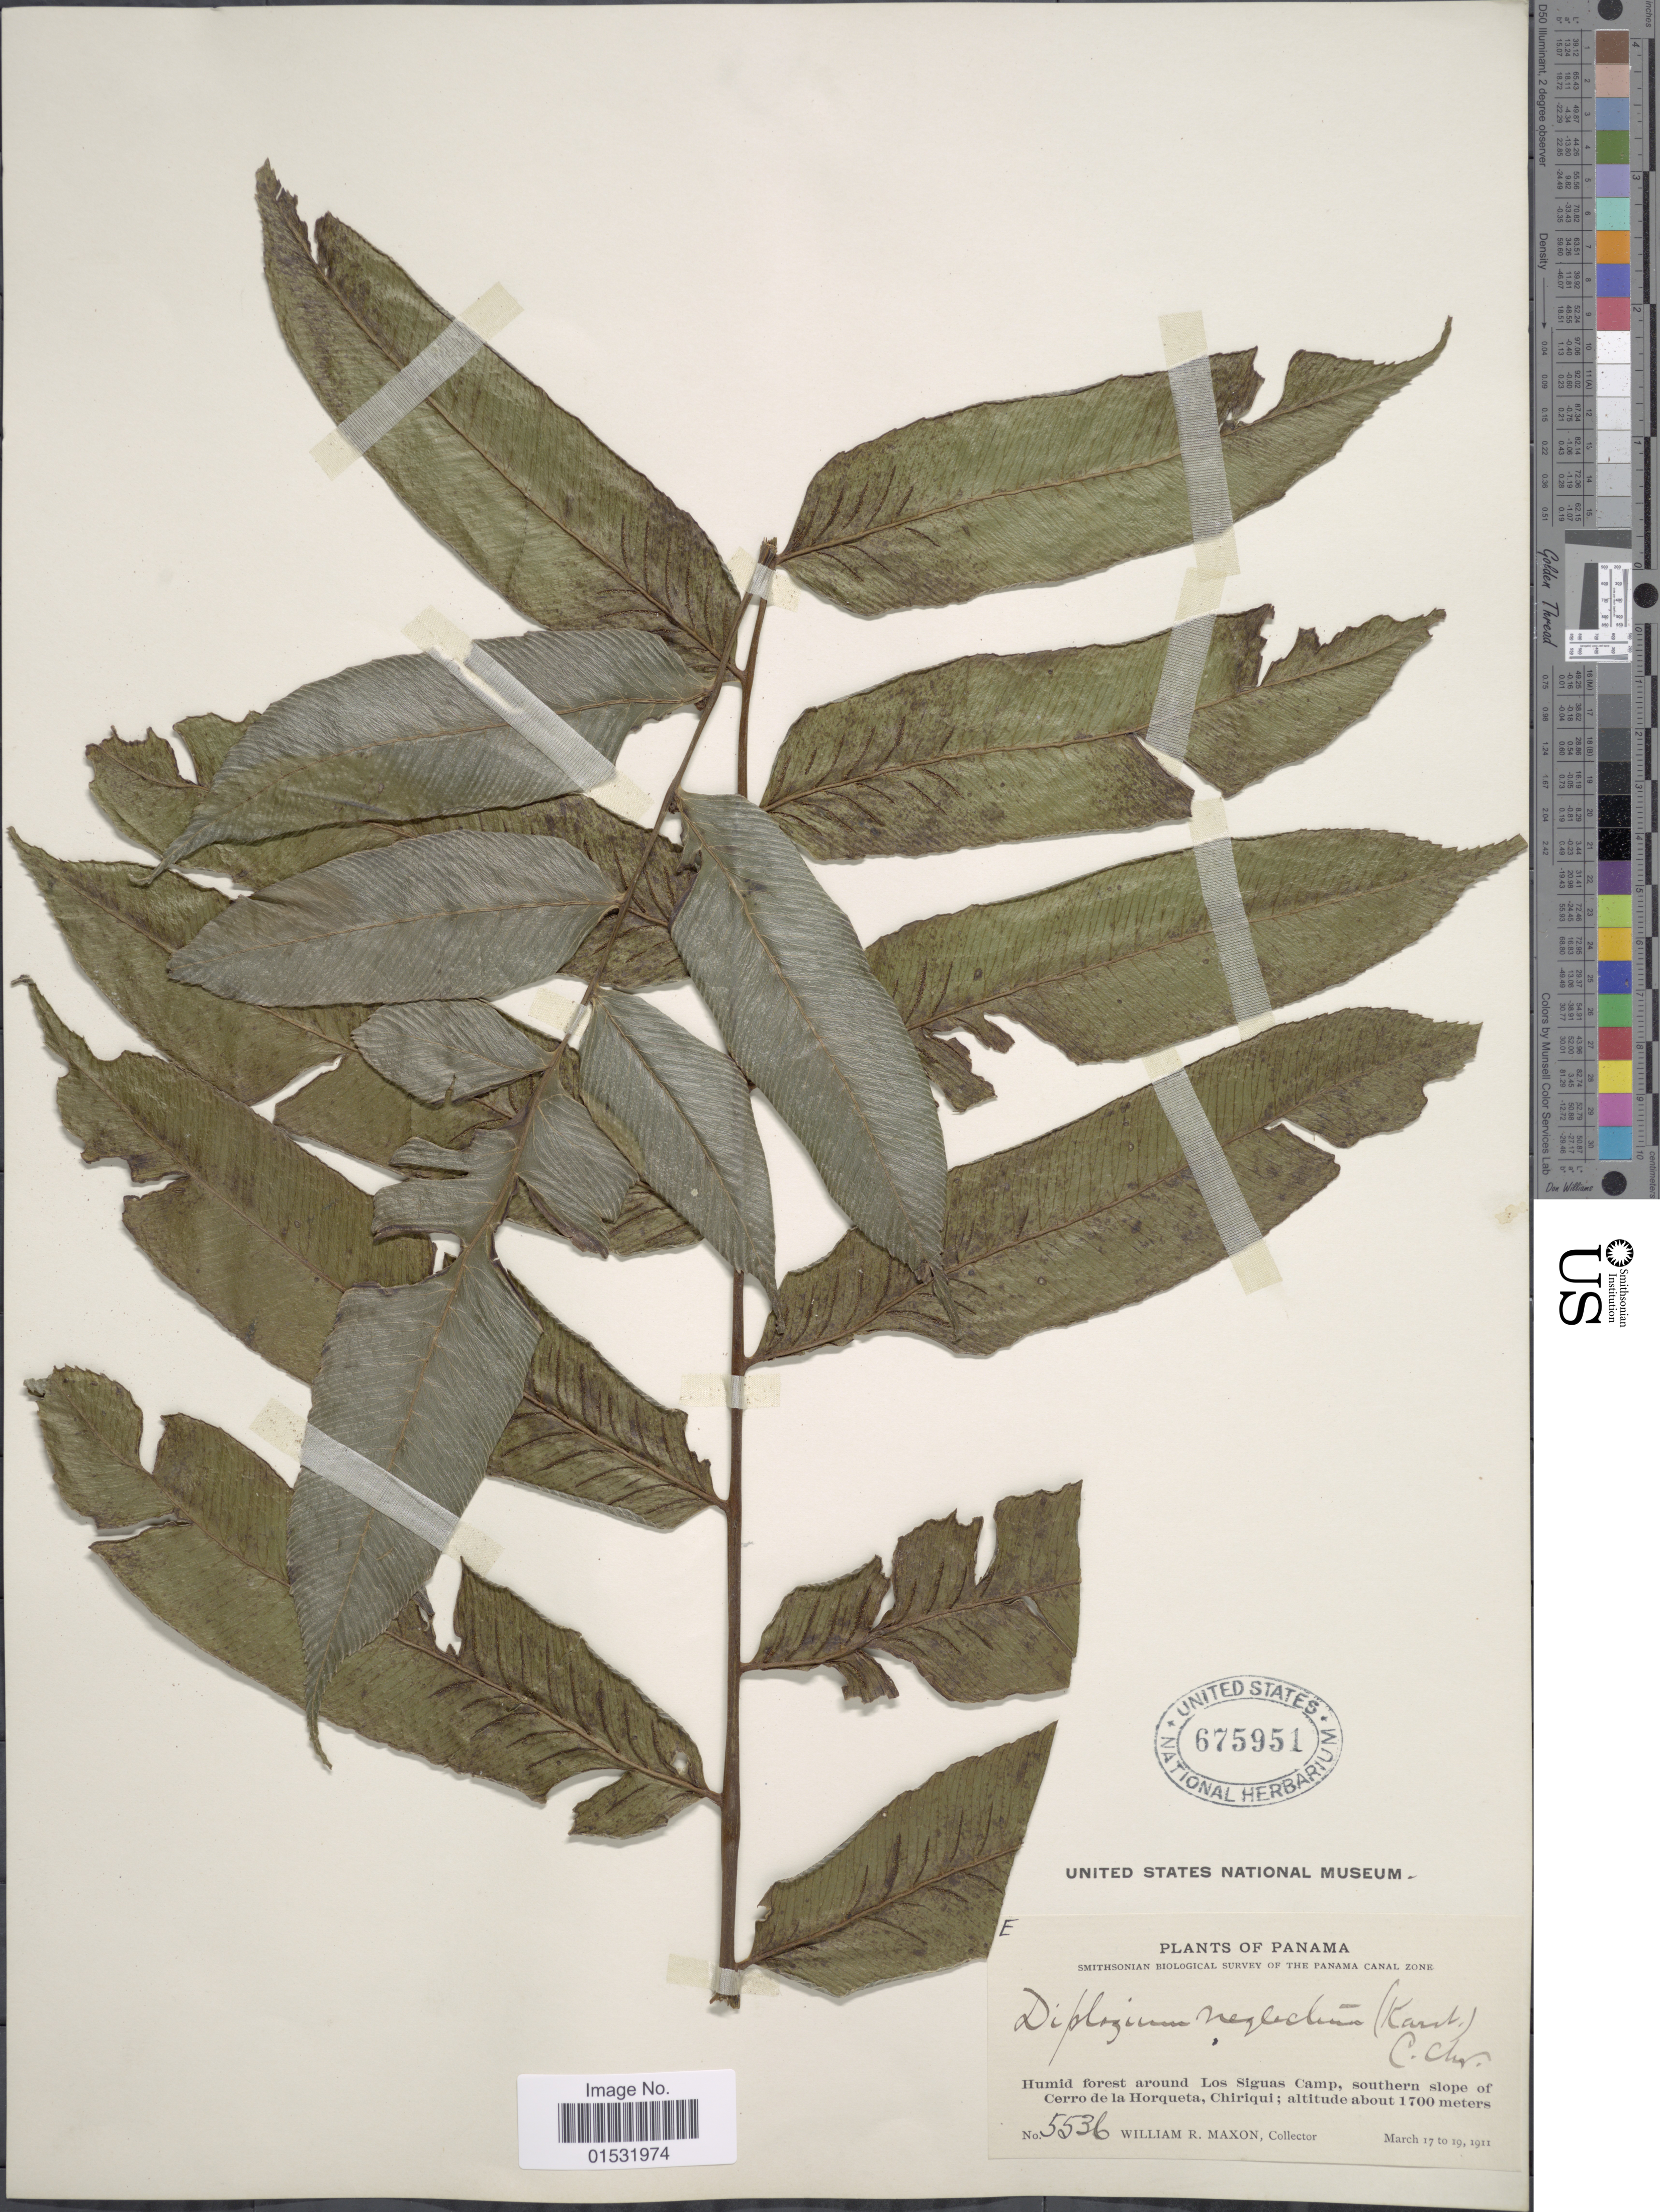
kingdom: Plantae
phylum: Tracheophyta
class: Polypodiopsida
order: Polypodiales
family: Athyriaceae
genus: Diplazium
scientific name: Diplazium obscurum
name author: Christ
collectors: W. R. Maxon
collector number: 5536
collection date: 1911-03-17/1911-03-19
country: Panama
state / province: Chiriqui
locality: Panama Canal Zone. Humid forest around Los Siguas Camp, southern slope of Cerro de la Horqueta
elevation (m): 1700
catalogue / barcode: US 675951